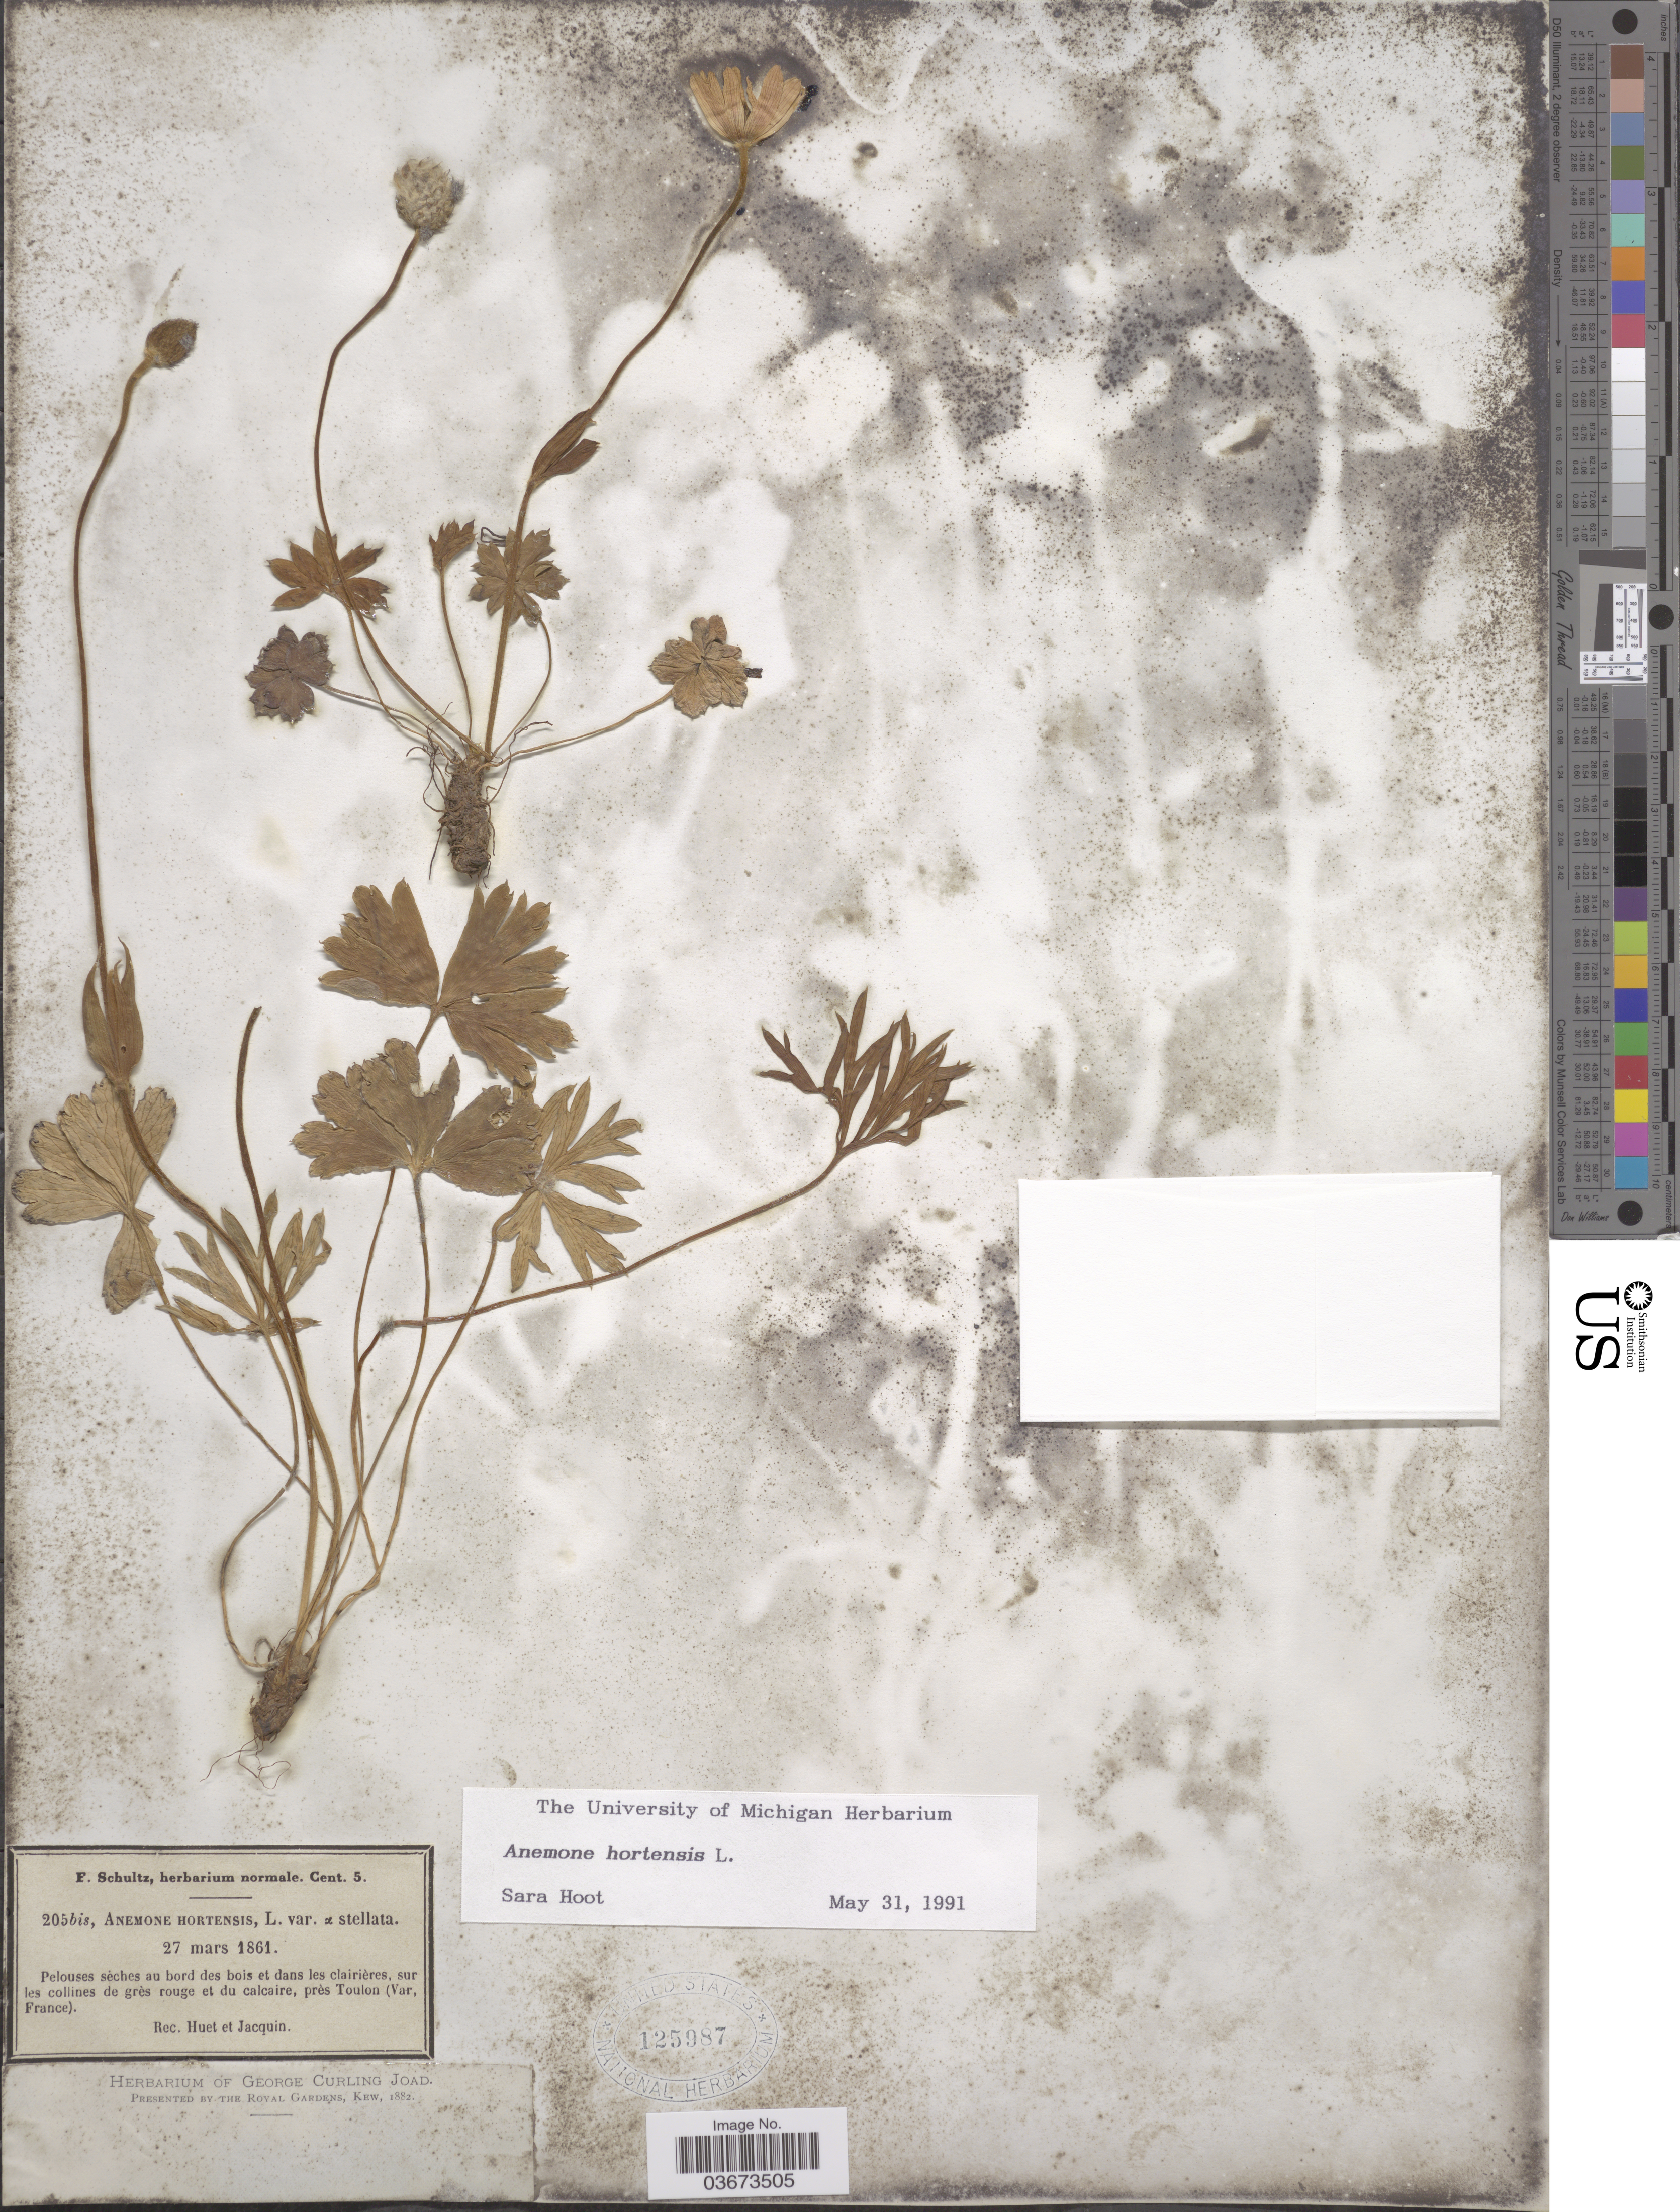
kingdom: Plantae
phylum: Tracheophyta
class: Magnoliopsida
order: Ranunculales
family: Ranunculaceae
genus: Anemone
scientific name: Anemone hortensis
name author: L.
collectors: -. Huet & Jacquin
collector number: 205bis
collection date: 1861-03-27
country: France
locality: Près Toulon (Var, France).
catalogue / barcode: US 125987